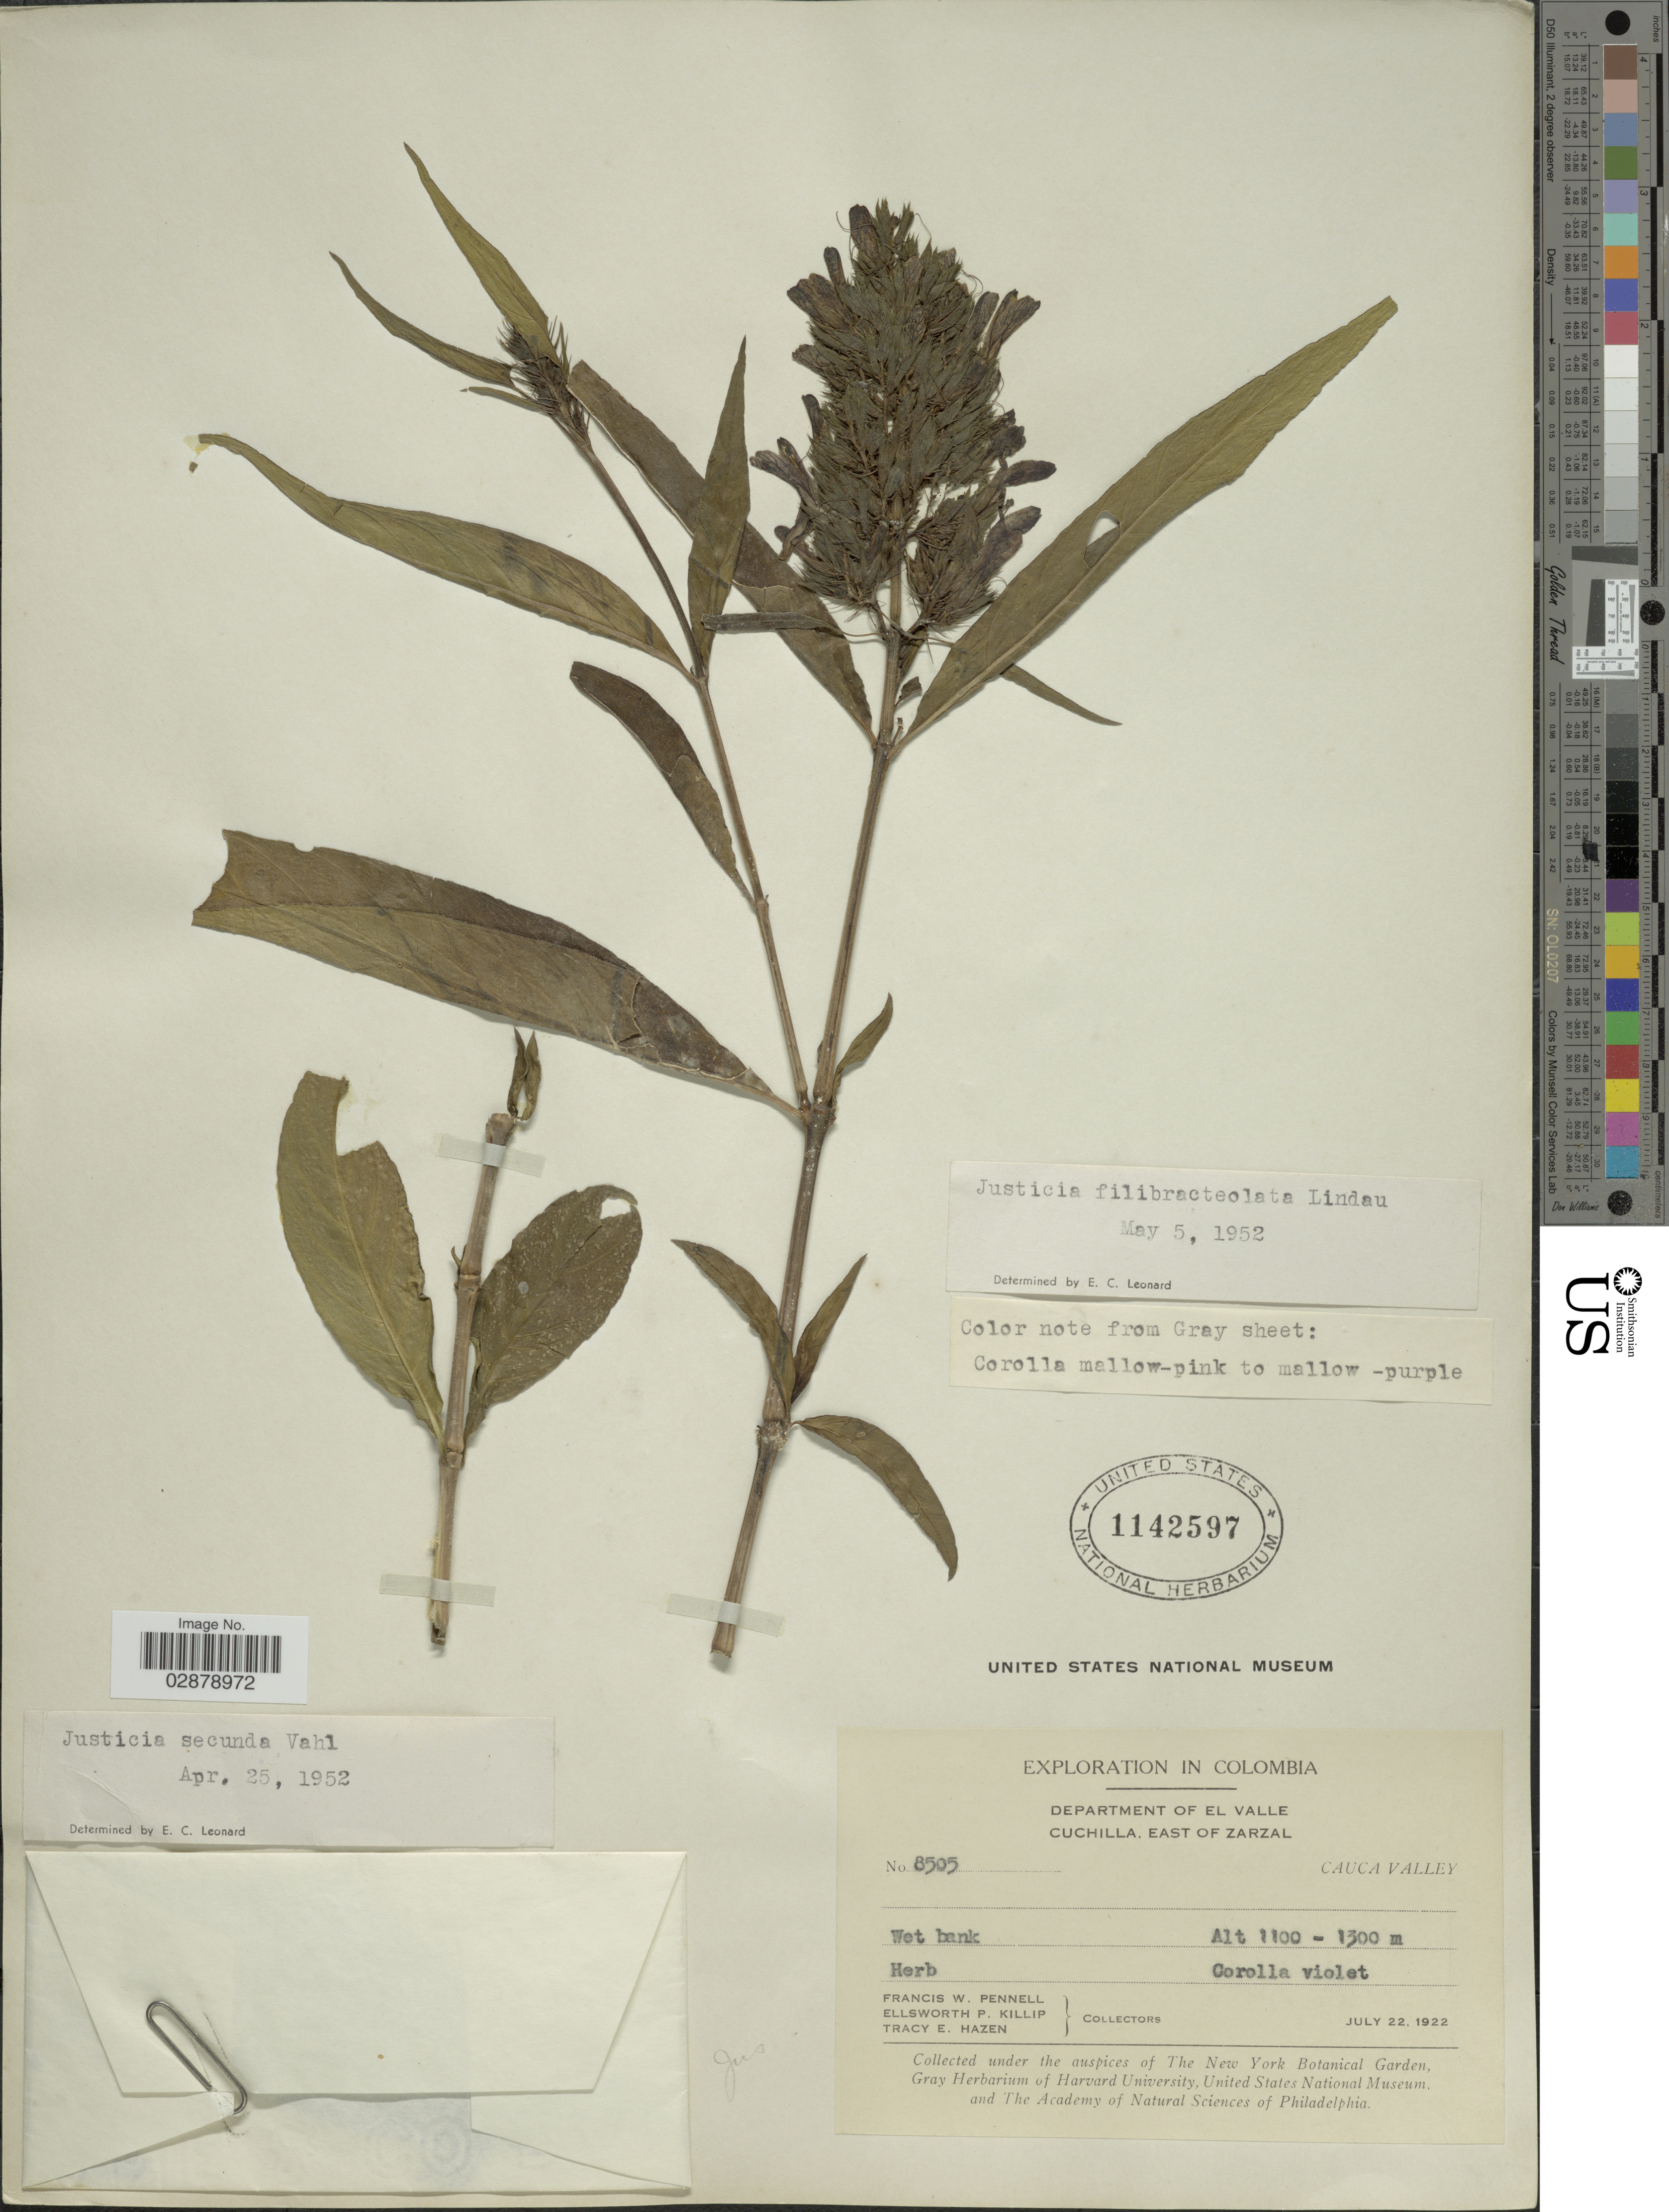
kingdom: Plantae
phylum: Tracheophyta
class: Magnoliopsida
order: Lamiales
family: Acanthaceae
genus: Justicia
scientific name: Justicia filibracteolata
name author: Lindau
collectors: F. W. Pennell, E. P. Killip & T. E. Hazen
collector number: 8505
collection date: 1922-07-22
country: Colombia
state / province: Valle del Cauca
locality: Department of El Valle. Cuchilla, East of Zarzal. Cauca Valley.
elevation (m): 1100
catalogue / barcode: US 1142597